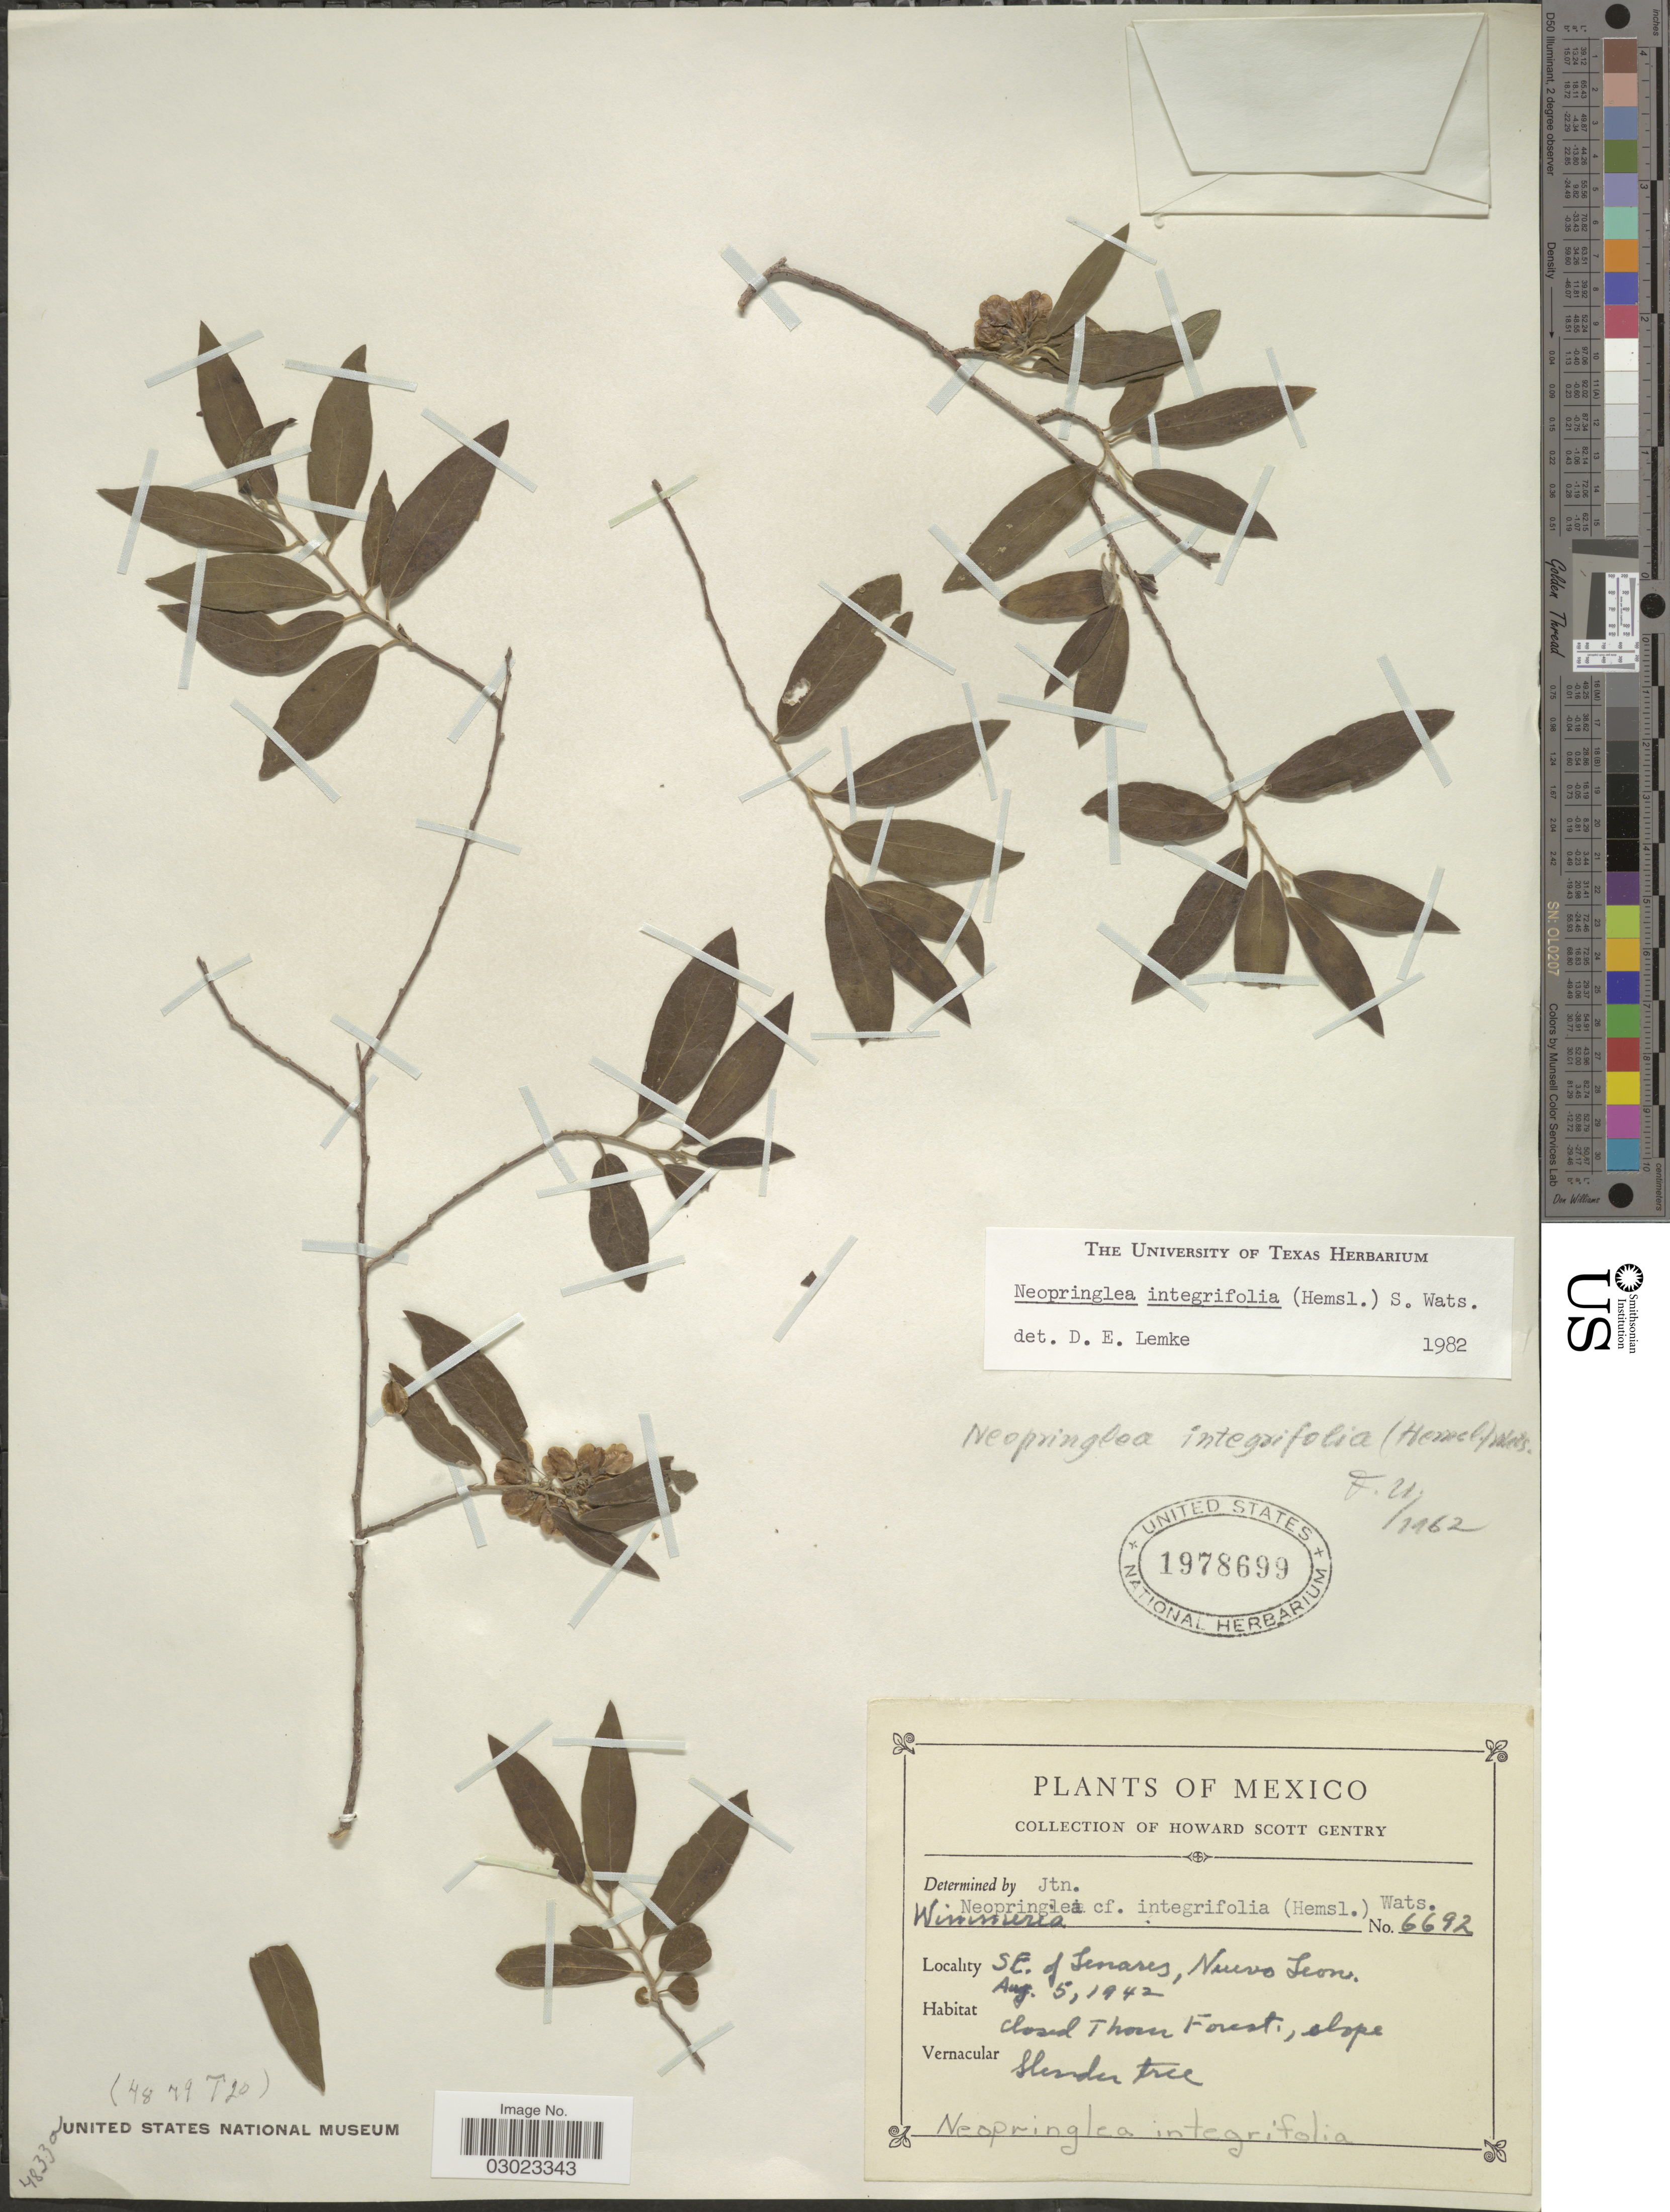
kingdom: Plantae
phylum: Tracheophyta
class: Magnoliopsida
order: Malpighiales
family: Salicaceae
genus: Neopringlea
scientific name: Neopringlea integrifolia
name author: (Hemsl.) S. Watson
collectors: H. S. Gentry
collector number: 6692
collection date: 1942-08-05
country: Mexico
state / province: Nuevo León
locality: SE. of Linares.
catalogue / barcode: US 1978699